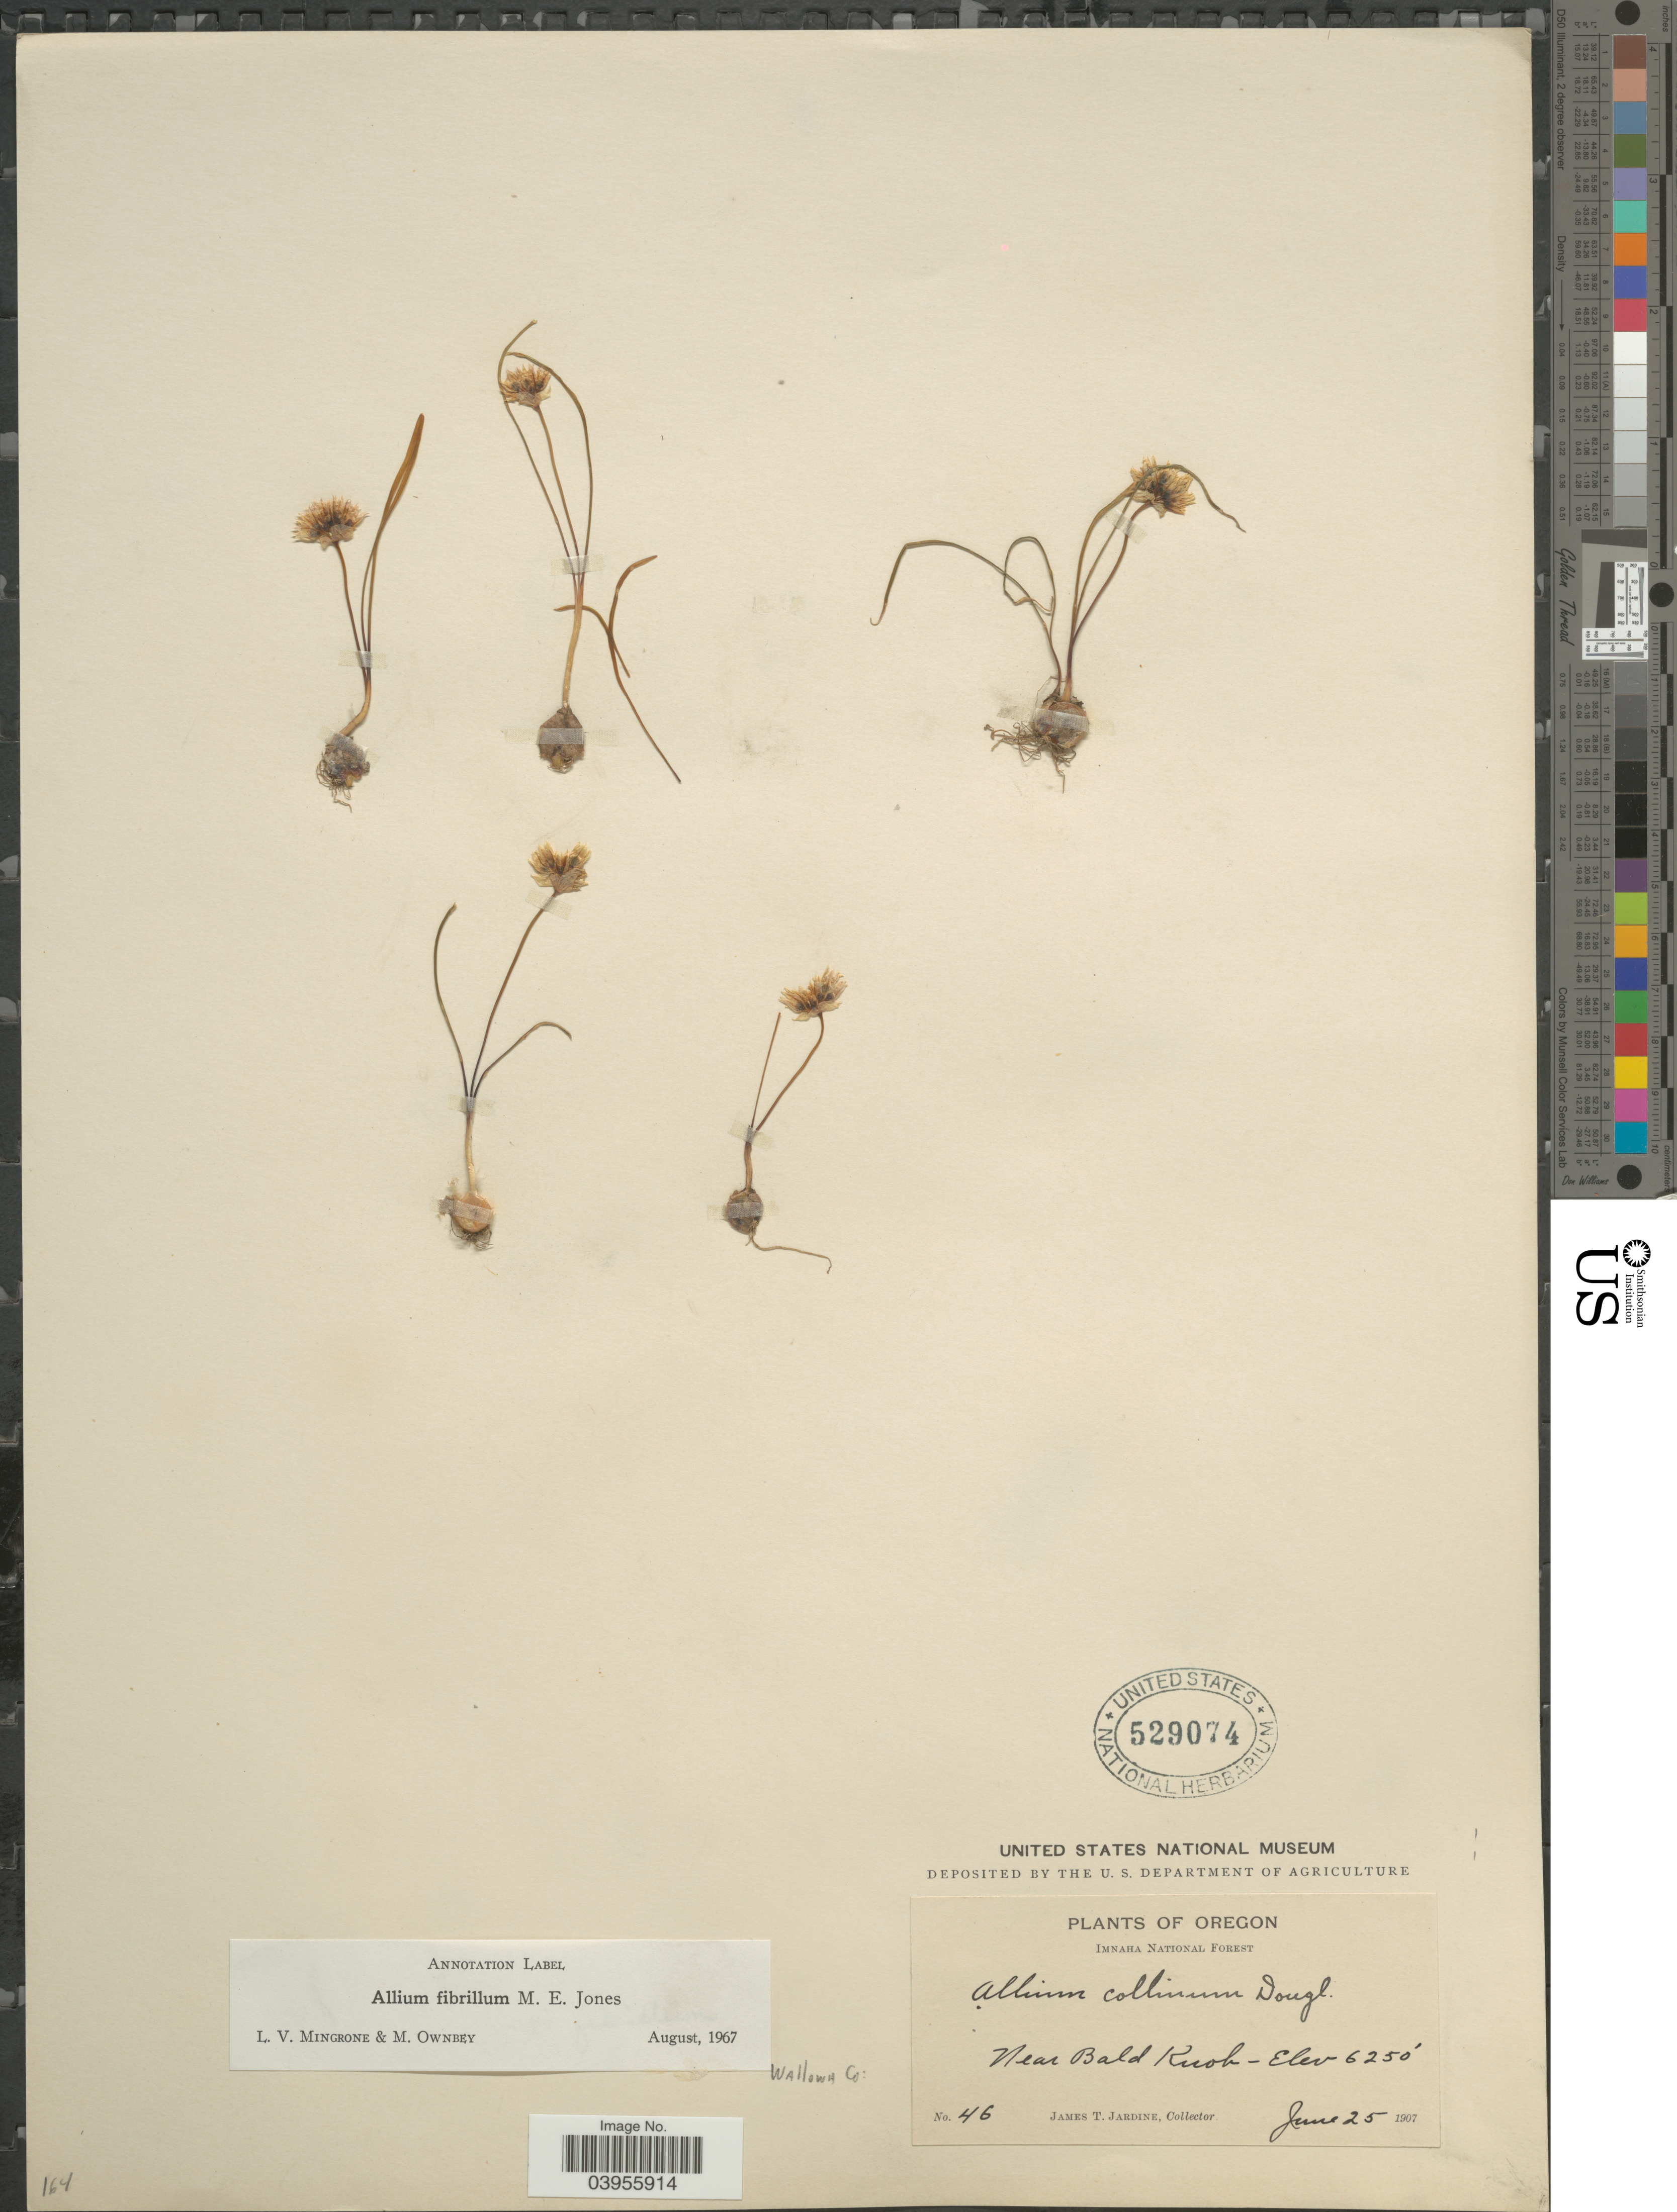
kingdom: Plantae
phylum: Tracheophyta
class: Liliopsida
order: Asparagales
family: Amaryllidaceae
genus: Allium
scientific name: Allium fibrillum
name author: M.E. Jones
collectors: J. T. Jardine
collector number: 46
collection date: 1907-06-25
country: United States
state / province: Oregon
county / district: Wallowa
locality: Imnaha National Forest. Near Bald Knob. Wallowa Co.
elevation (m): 1905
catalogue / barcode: US 529074